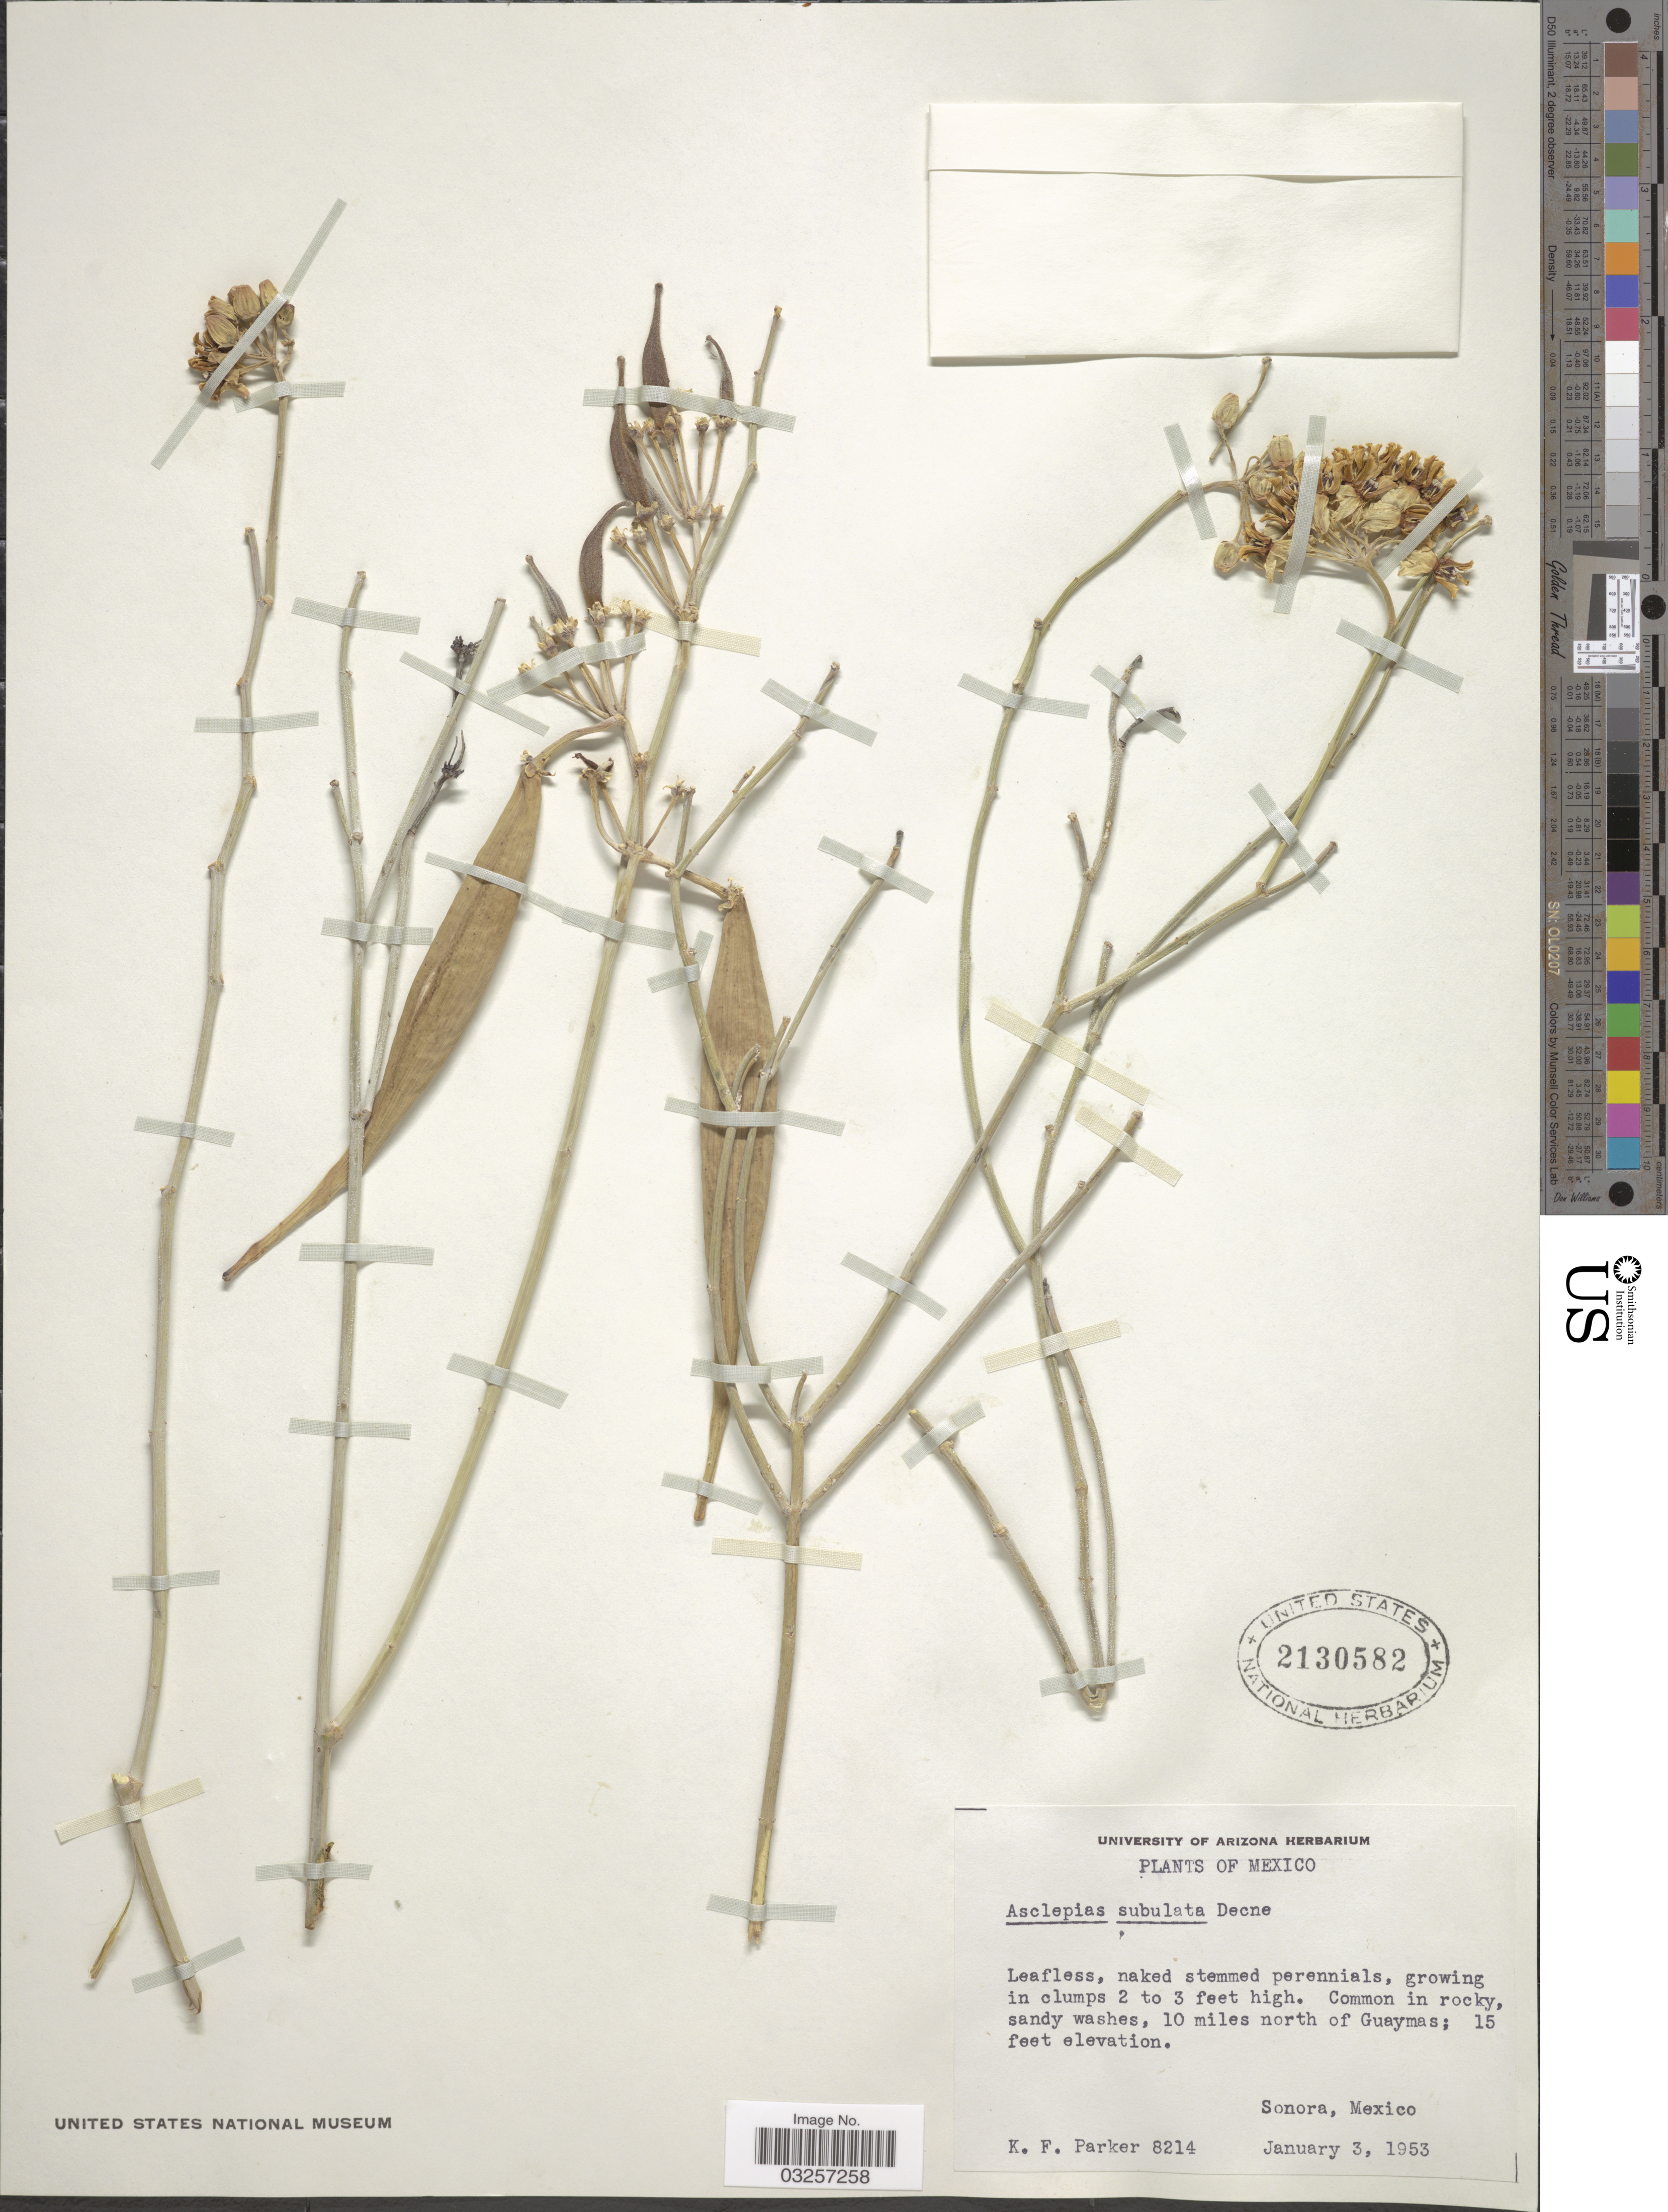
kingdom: Plantae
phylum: Tracheophyta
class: Magnoliopsida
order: Gentianales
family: Apocynaceae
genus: Asclepias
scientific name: Asclepias subulata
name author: Decne.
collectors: K. F. Parker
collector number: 8214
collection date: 1953-01-03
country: Mexico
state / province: Sonora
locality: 10 miles north of Gauymas.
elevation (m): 5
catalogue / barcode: US 2130582